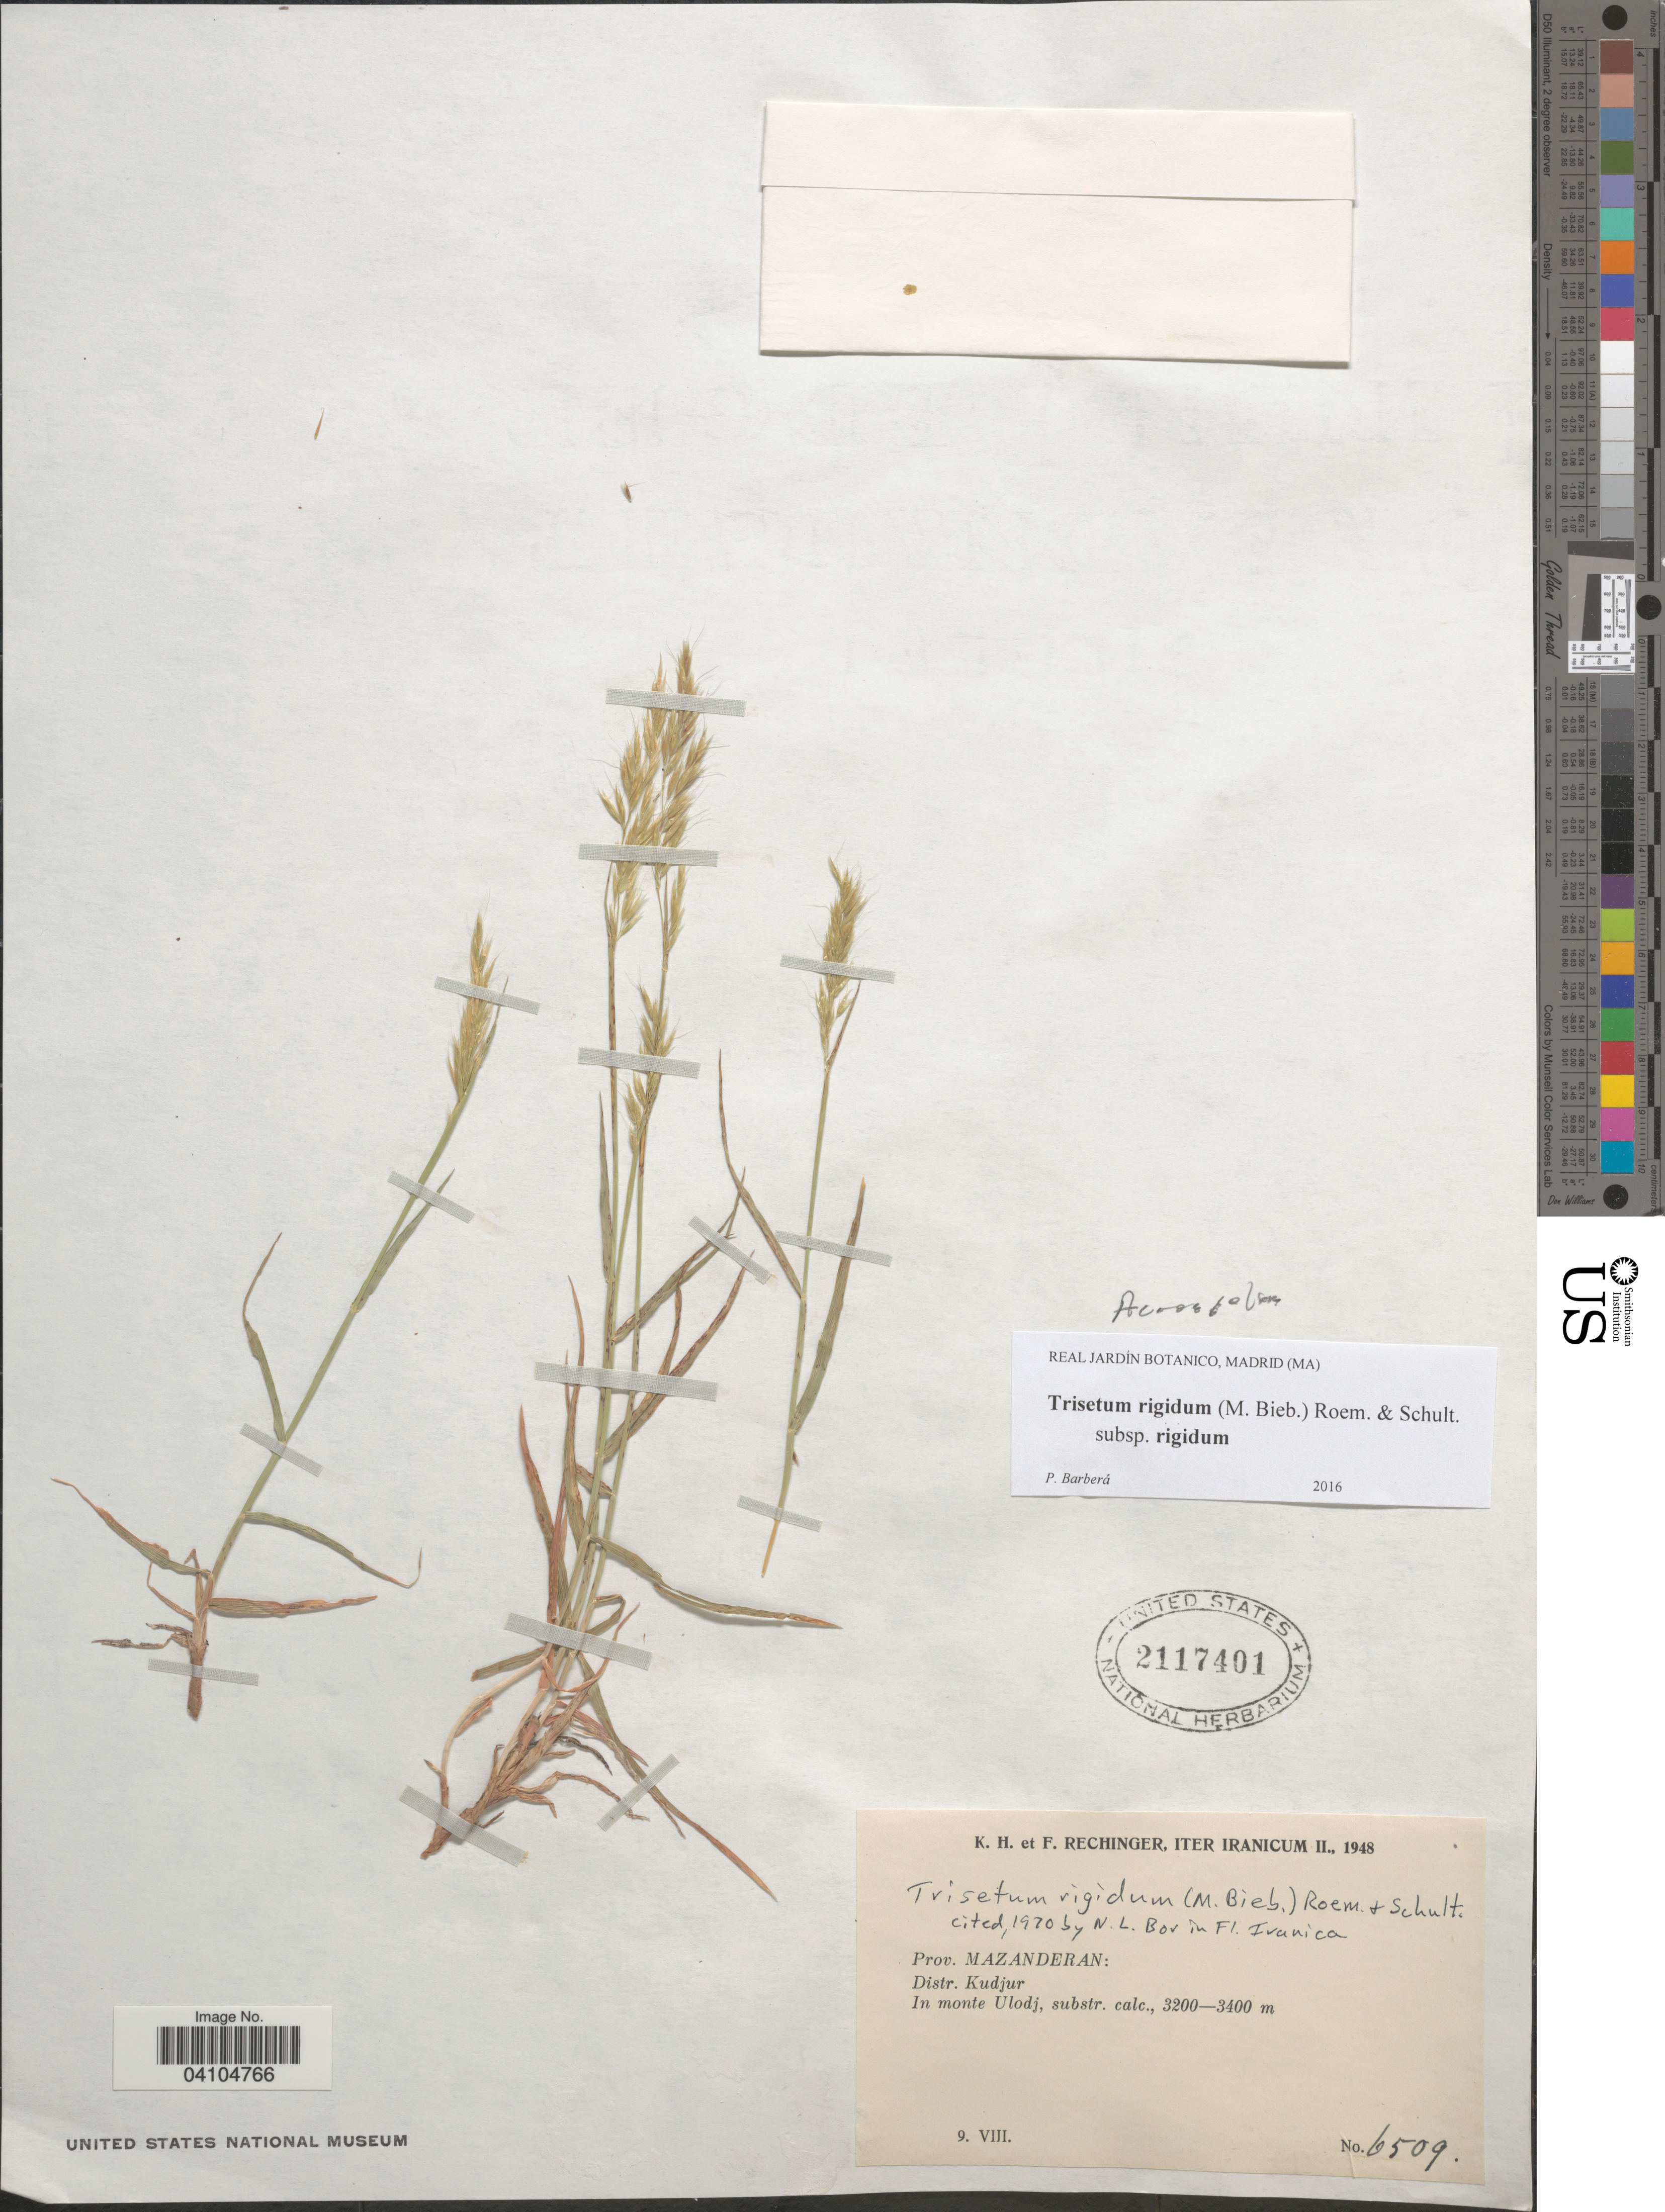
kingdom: Plantae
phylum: Tracheophyta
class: Liliopsida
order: Poales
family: Poaceae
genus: Acrospelion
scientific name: Acrospelion rigidum ined.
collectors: K. H. Rechinger & F. Rechinger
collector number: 6509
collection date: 1948-08-09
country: Iran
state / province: Mazandaran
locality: Iter Iranicum II., 1948. Prov. Mazanderan: Distr. Kudjur. In monte Ulodj.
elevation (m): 3200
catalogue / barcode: US 2117401